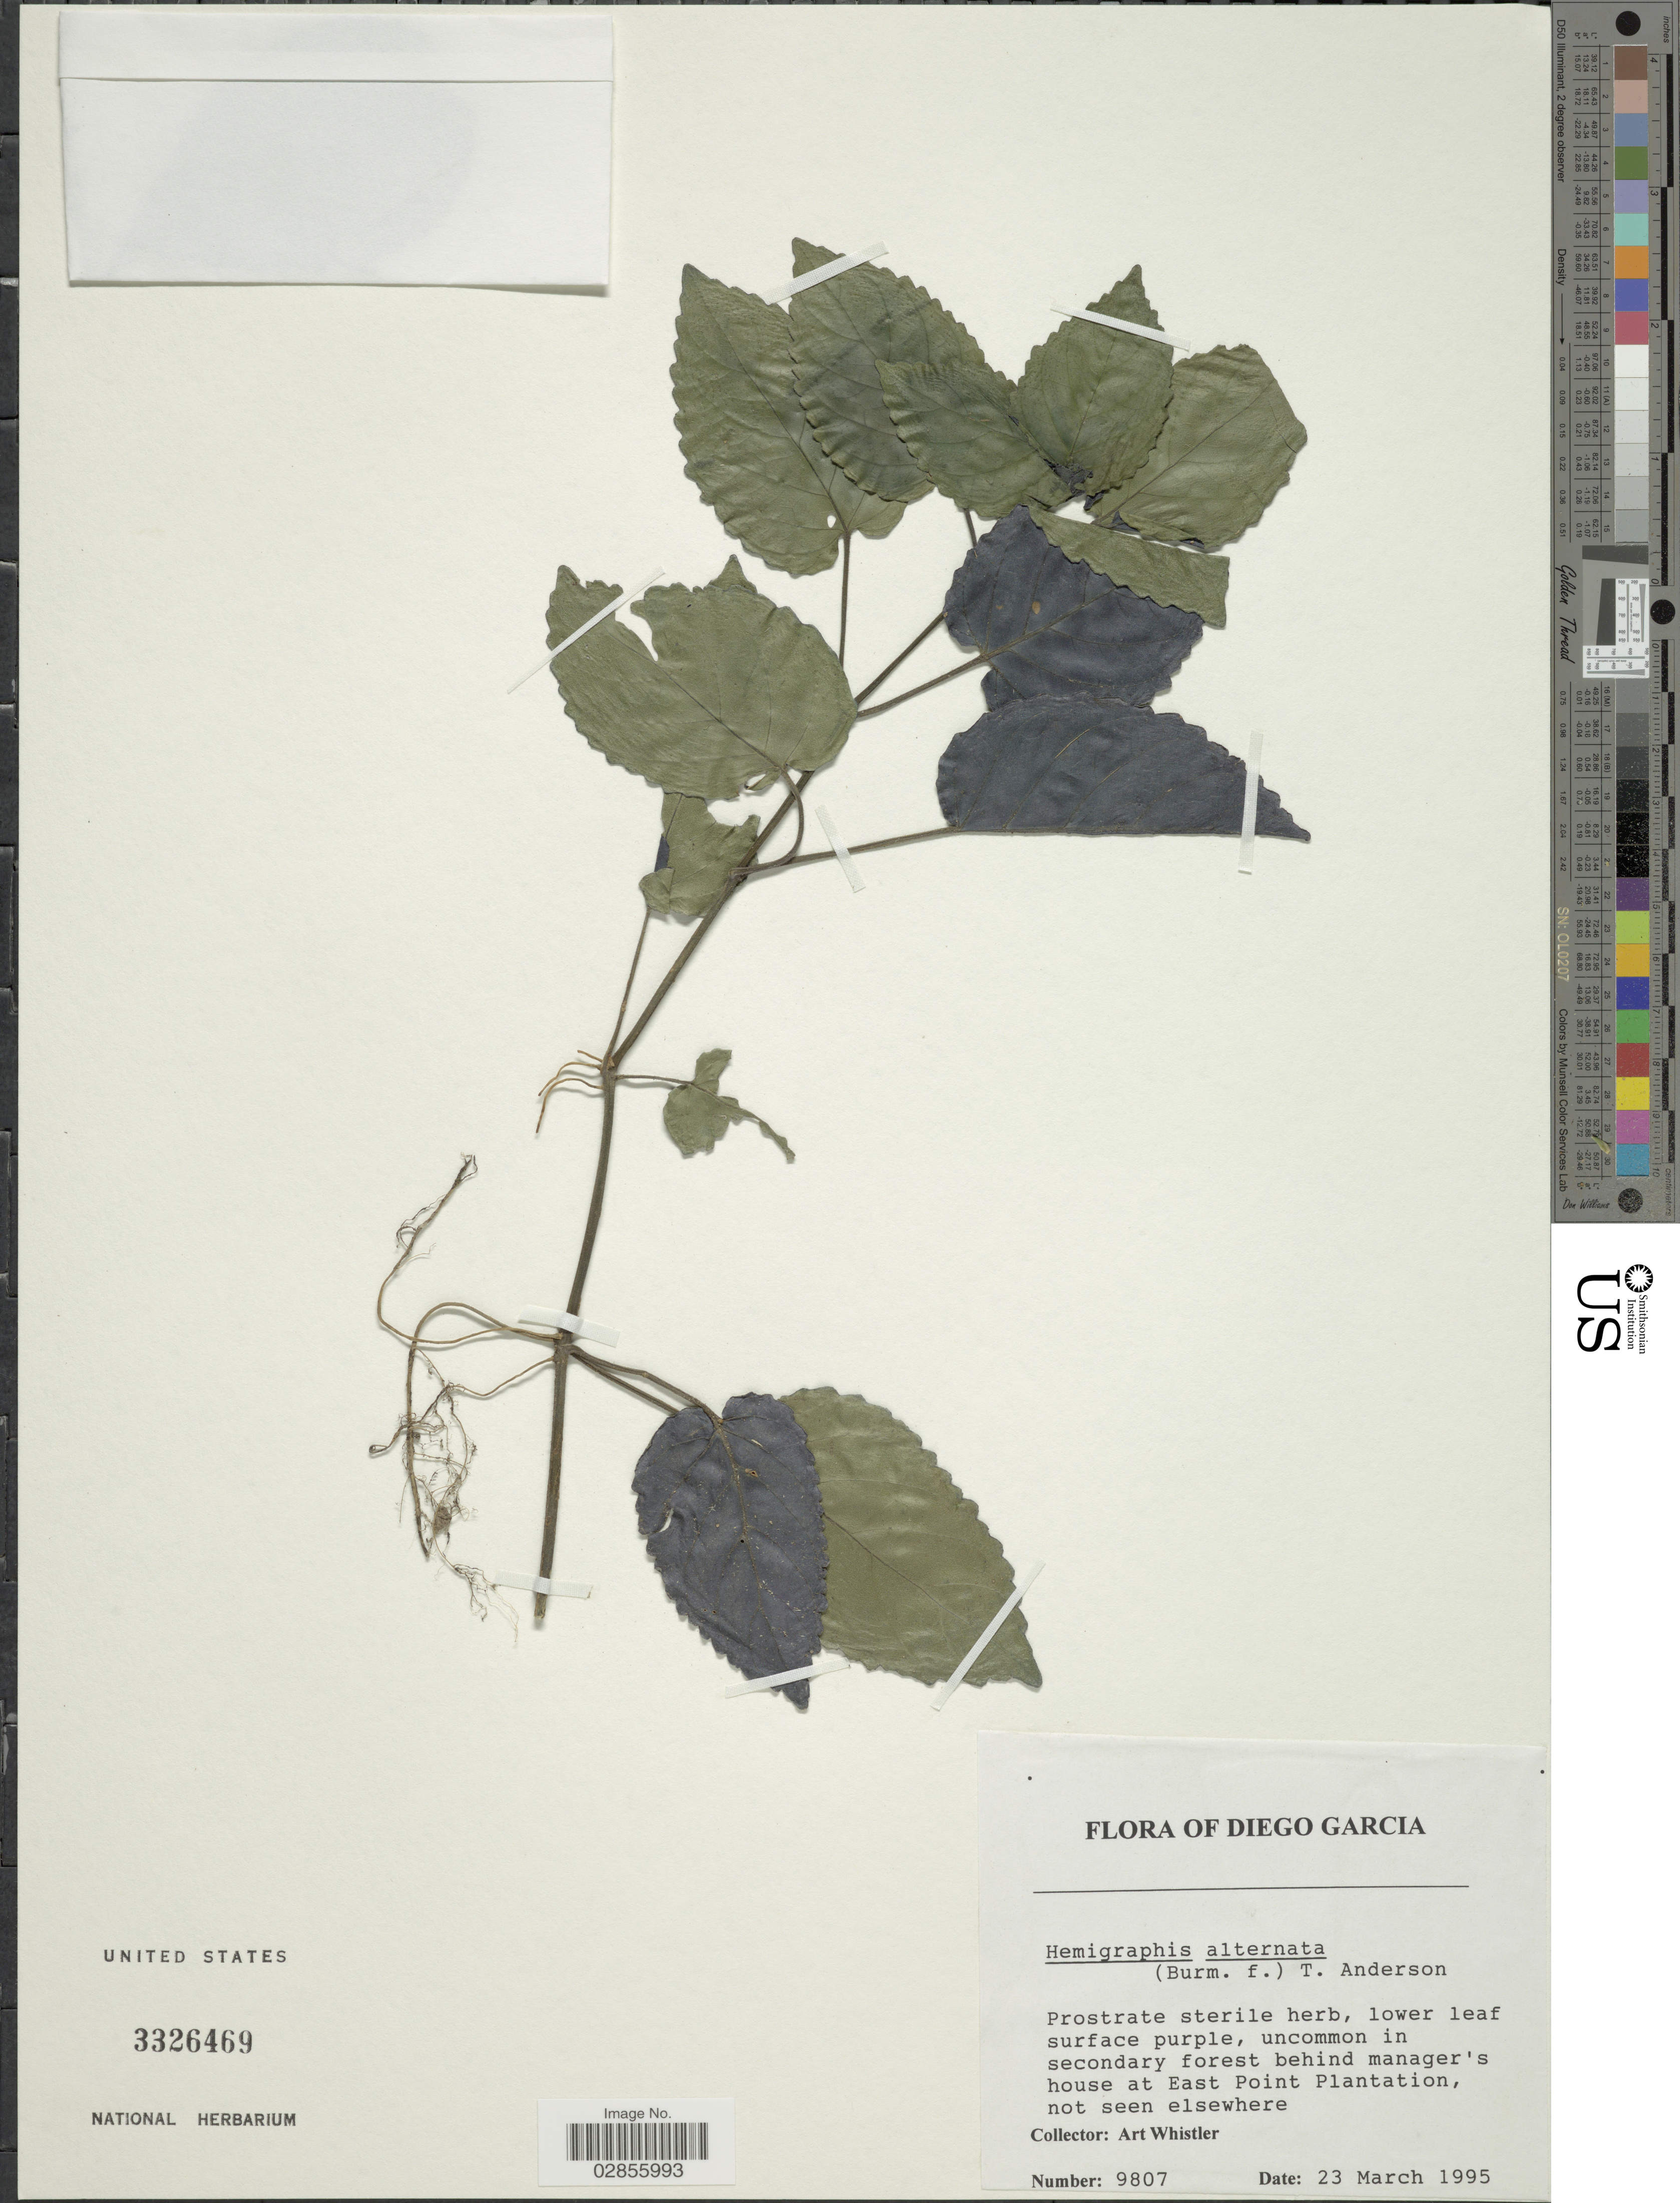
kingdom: Plantae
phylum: Tracheophyta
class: Magnoliopsida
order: Lamiales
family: Acanthaceae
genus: Hemigraphis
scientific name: Hemigraphis alternata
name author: (Burm. f.) T. Anderson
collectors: A. Whistler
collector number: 9807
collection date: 1995-03-23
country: British Indian Ocean Territory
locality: Diego Garcia. Uncommon in secondary forest behind manager's house at East Point Plantation.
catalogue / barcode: US 3326469